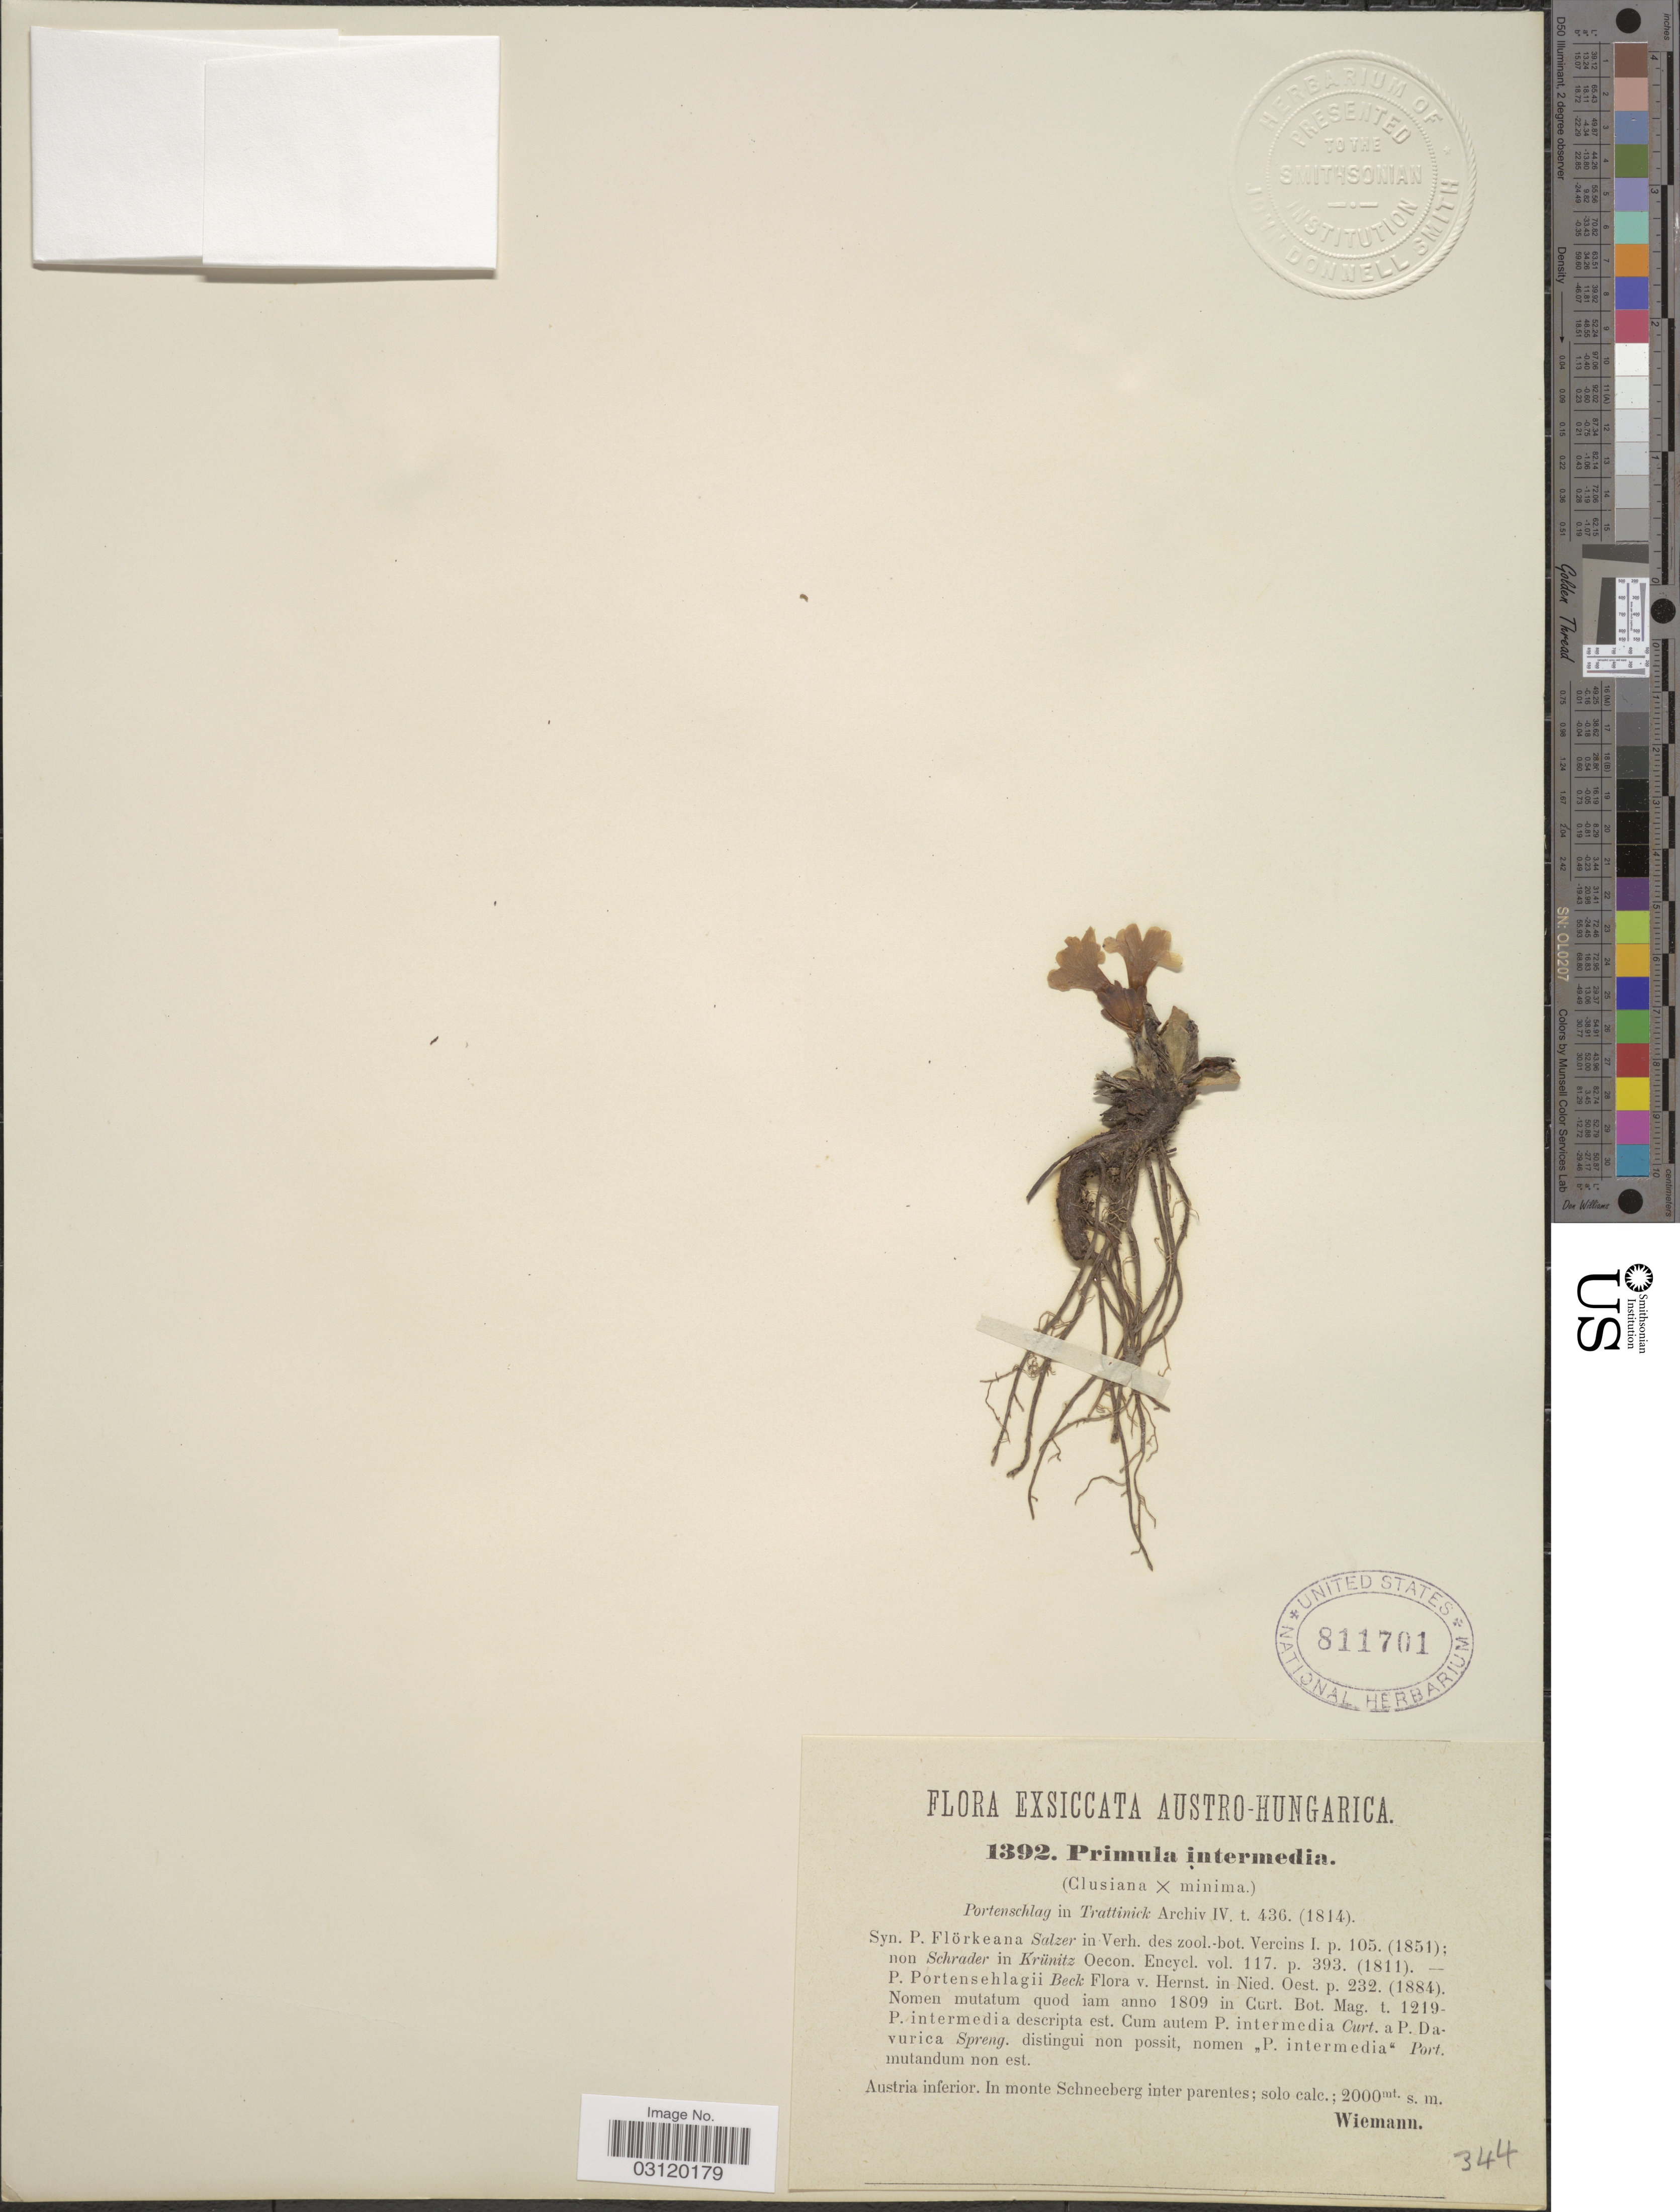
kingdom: Plantae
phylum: Tracheophyta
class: Magnoliopsida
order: Ericales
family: Primulaceae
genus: Primula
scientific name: Primula x intermedia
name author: Port.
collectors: Wiemann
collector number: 1392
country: Austria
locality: Austria inferior, In monte Schneeberg inter parentes, Austro-Hungarica.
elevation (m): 2000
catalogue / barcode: US 811701